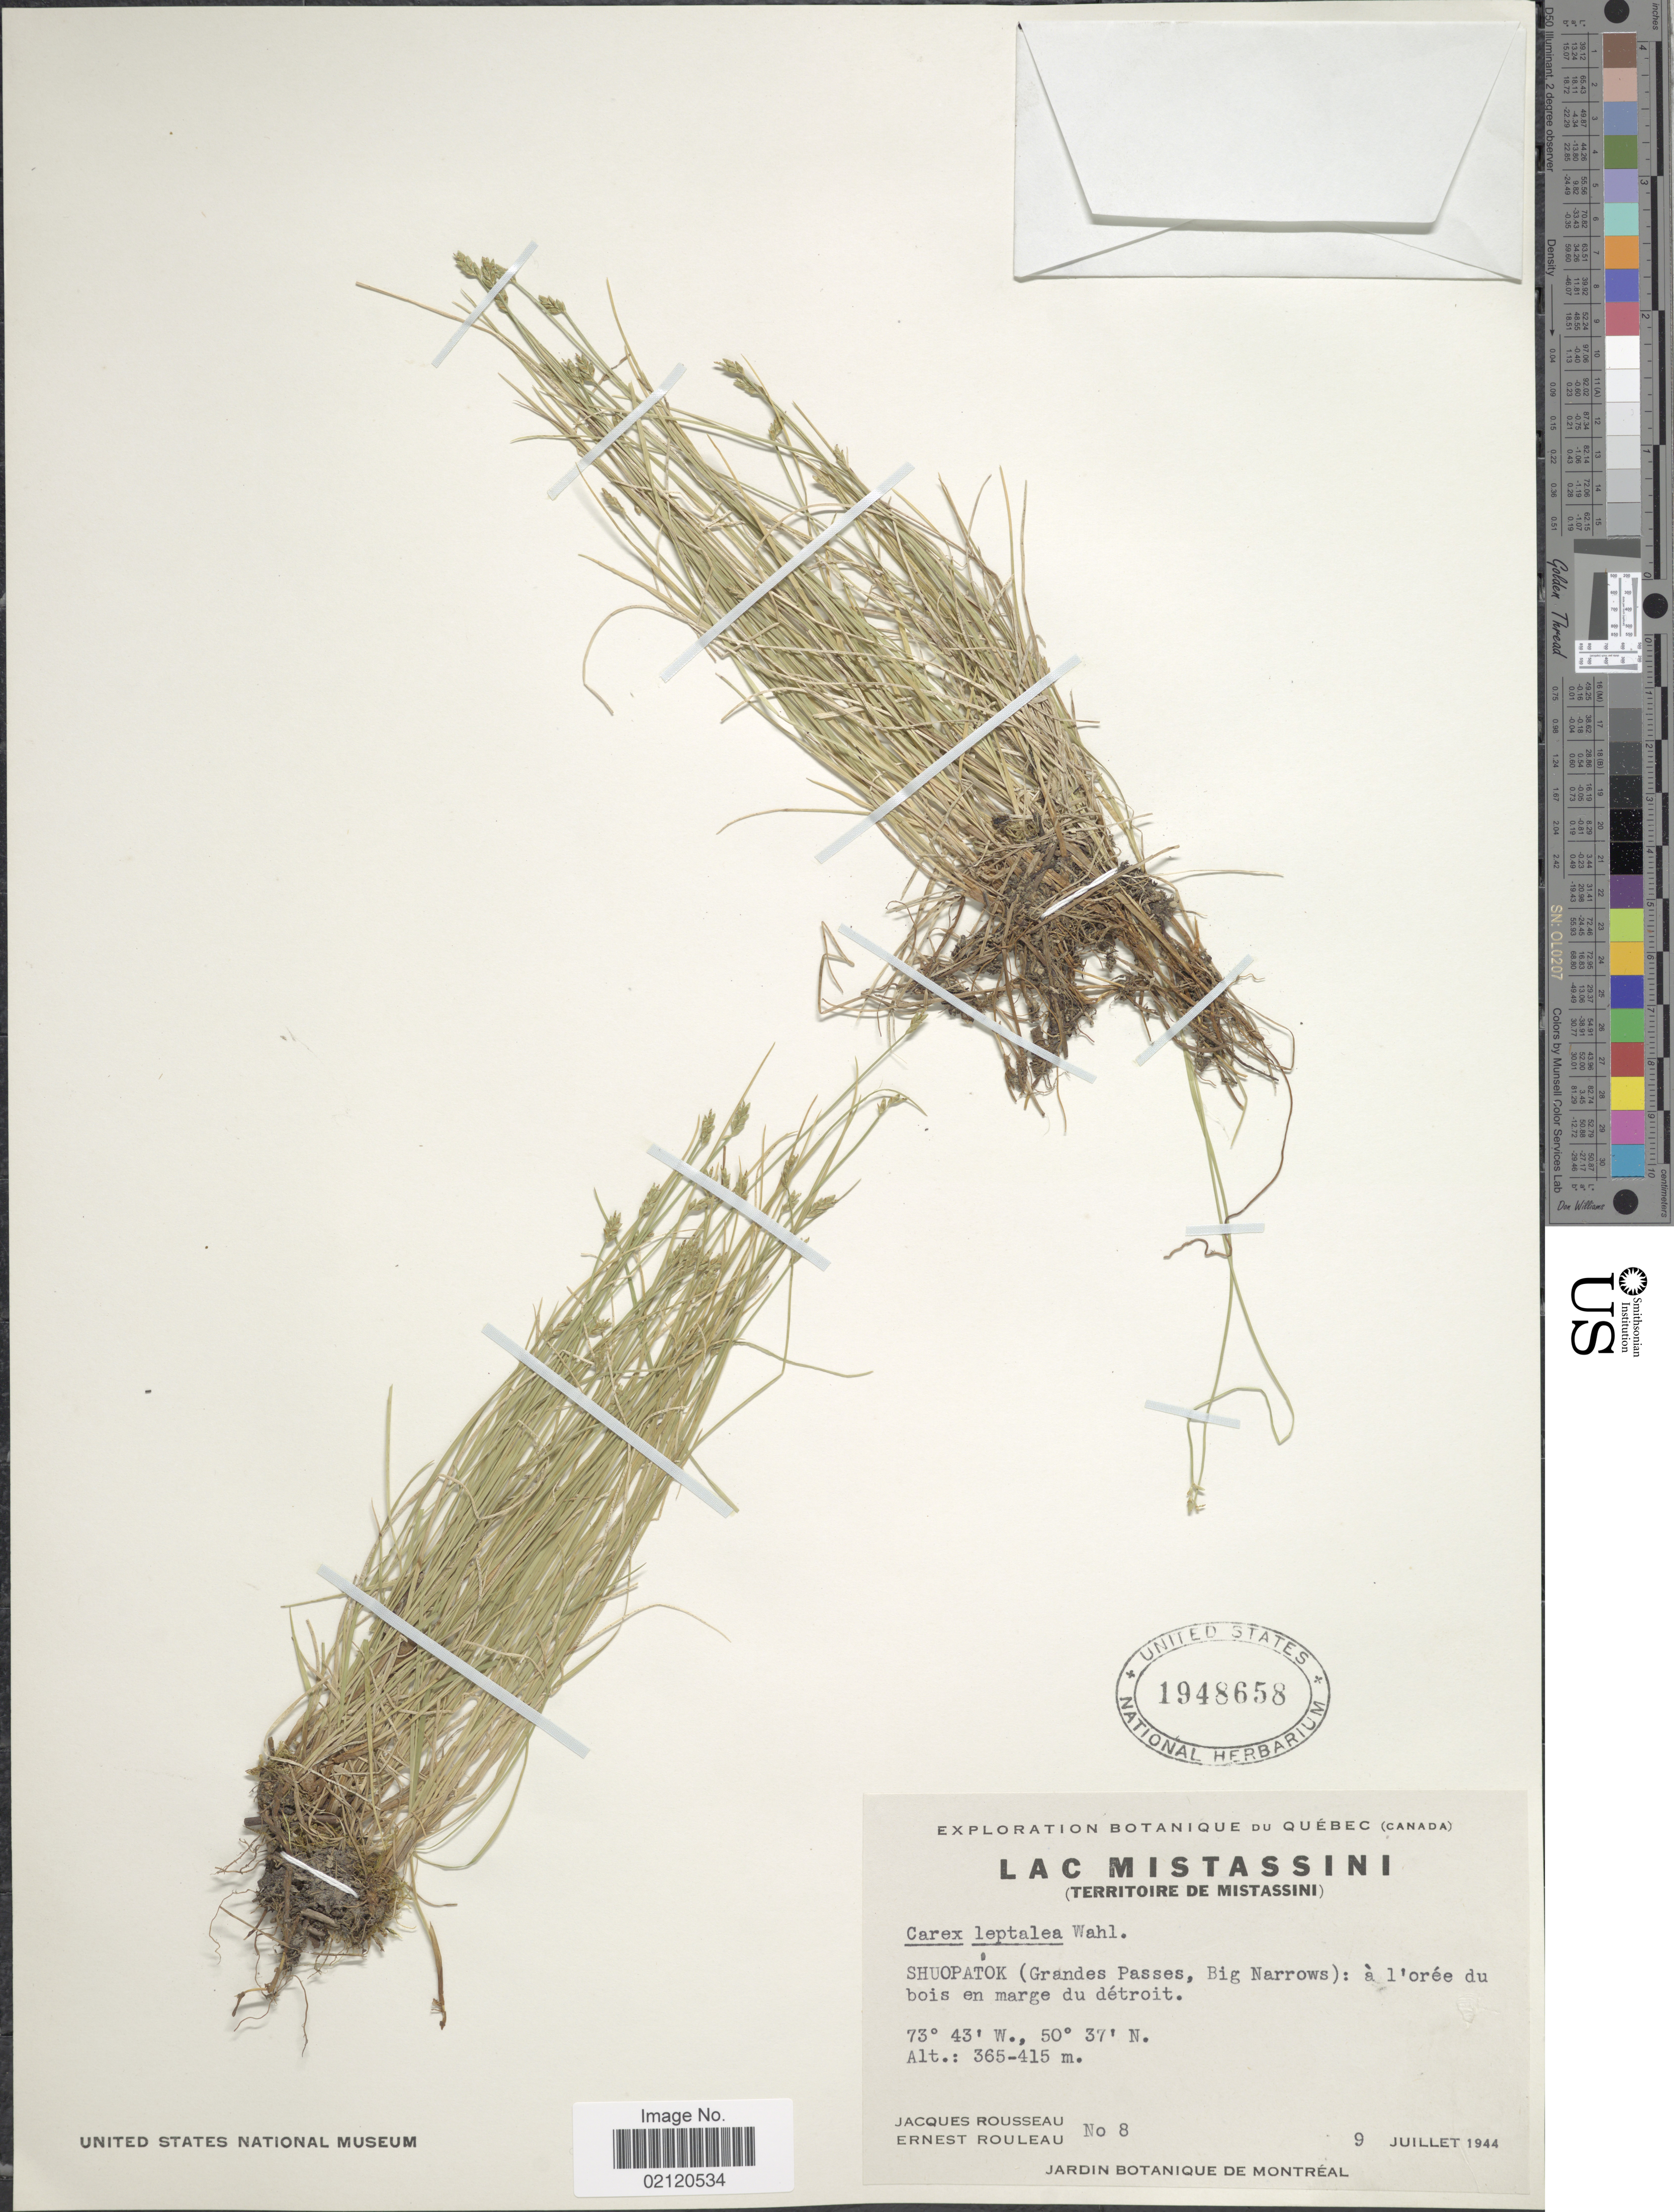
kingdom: Plantae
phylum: Tracheophyta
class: Liliopsida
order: Poales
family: Cyperaceae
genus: Carex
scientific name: Carex leptalea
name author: Wahlenb.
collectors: J. Rousseau & J. Rouleau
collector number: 8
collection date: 1944-07-09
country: Canada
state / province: Quebec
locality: Lac Mistassini, Shuopatok (Grandes Passes, Big Narrows): a l'oree du bois en marge du detroit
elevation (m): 365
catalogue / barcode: US 1948658